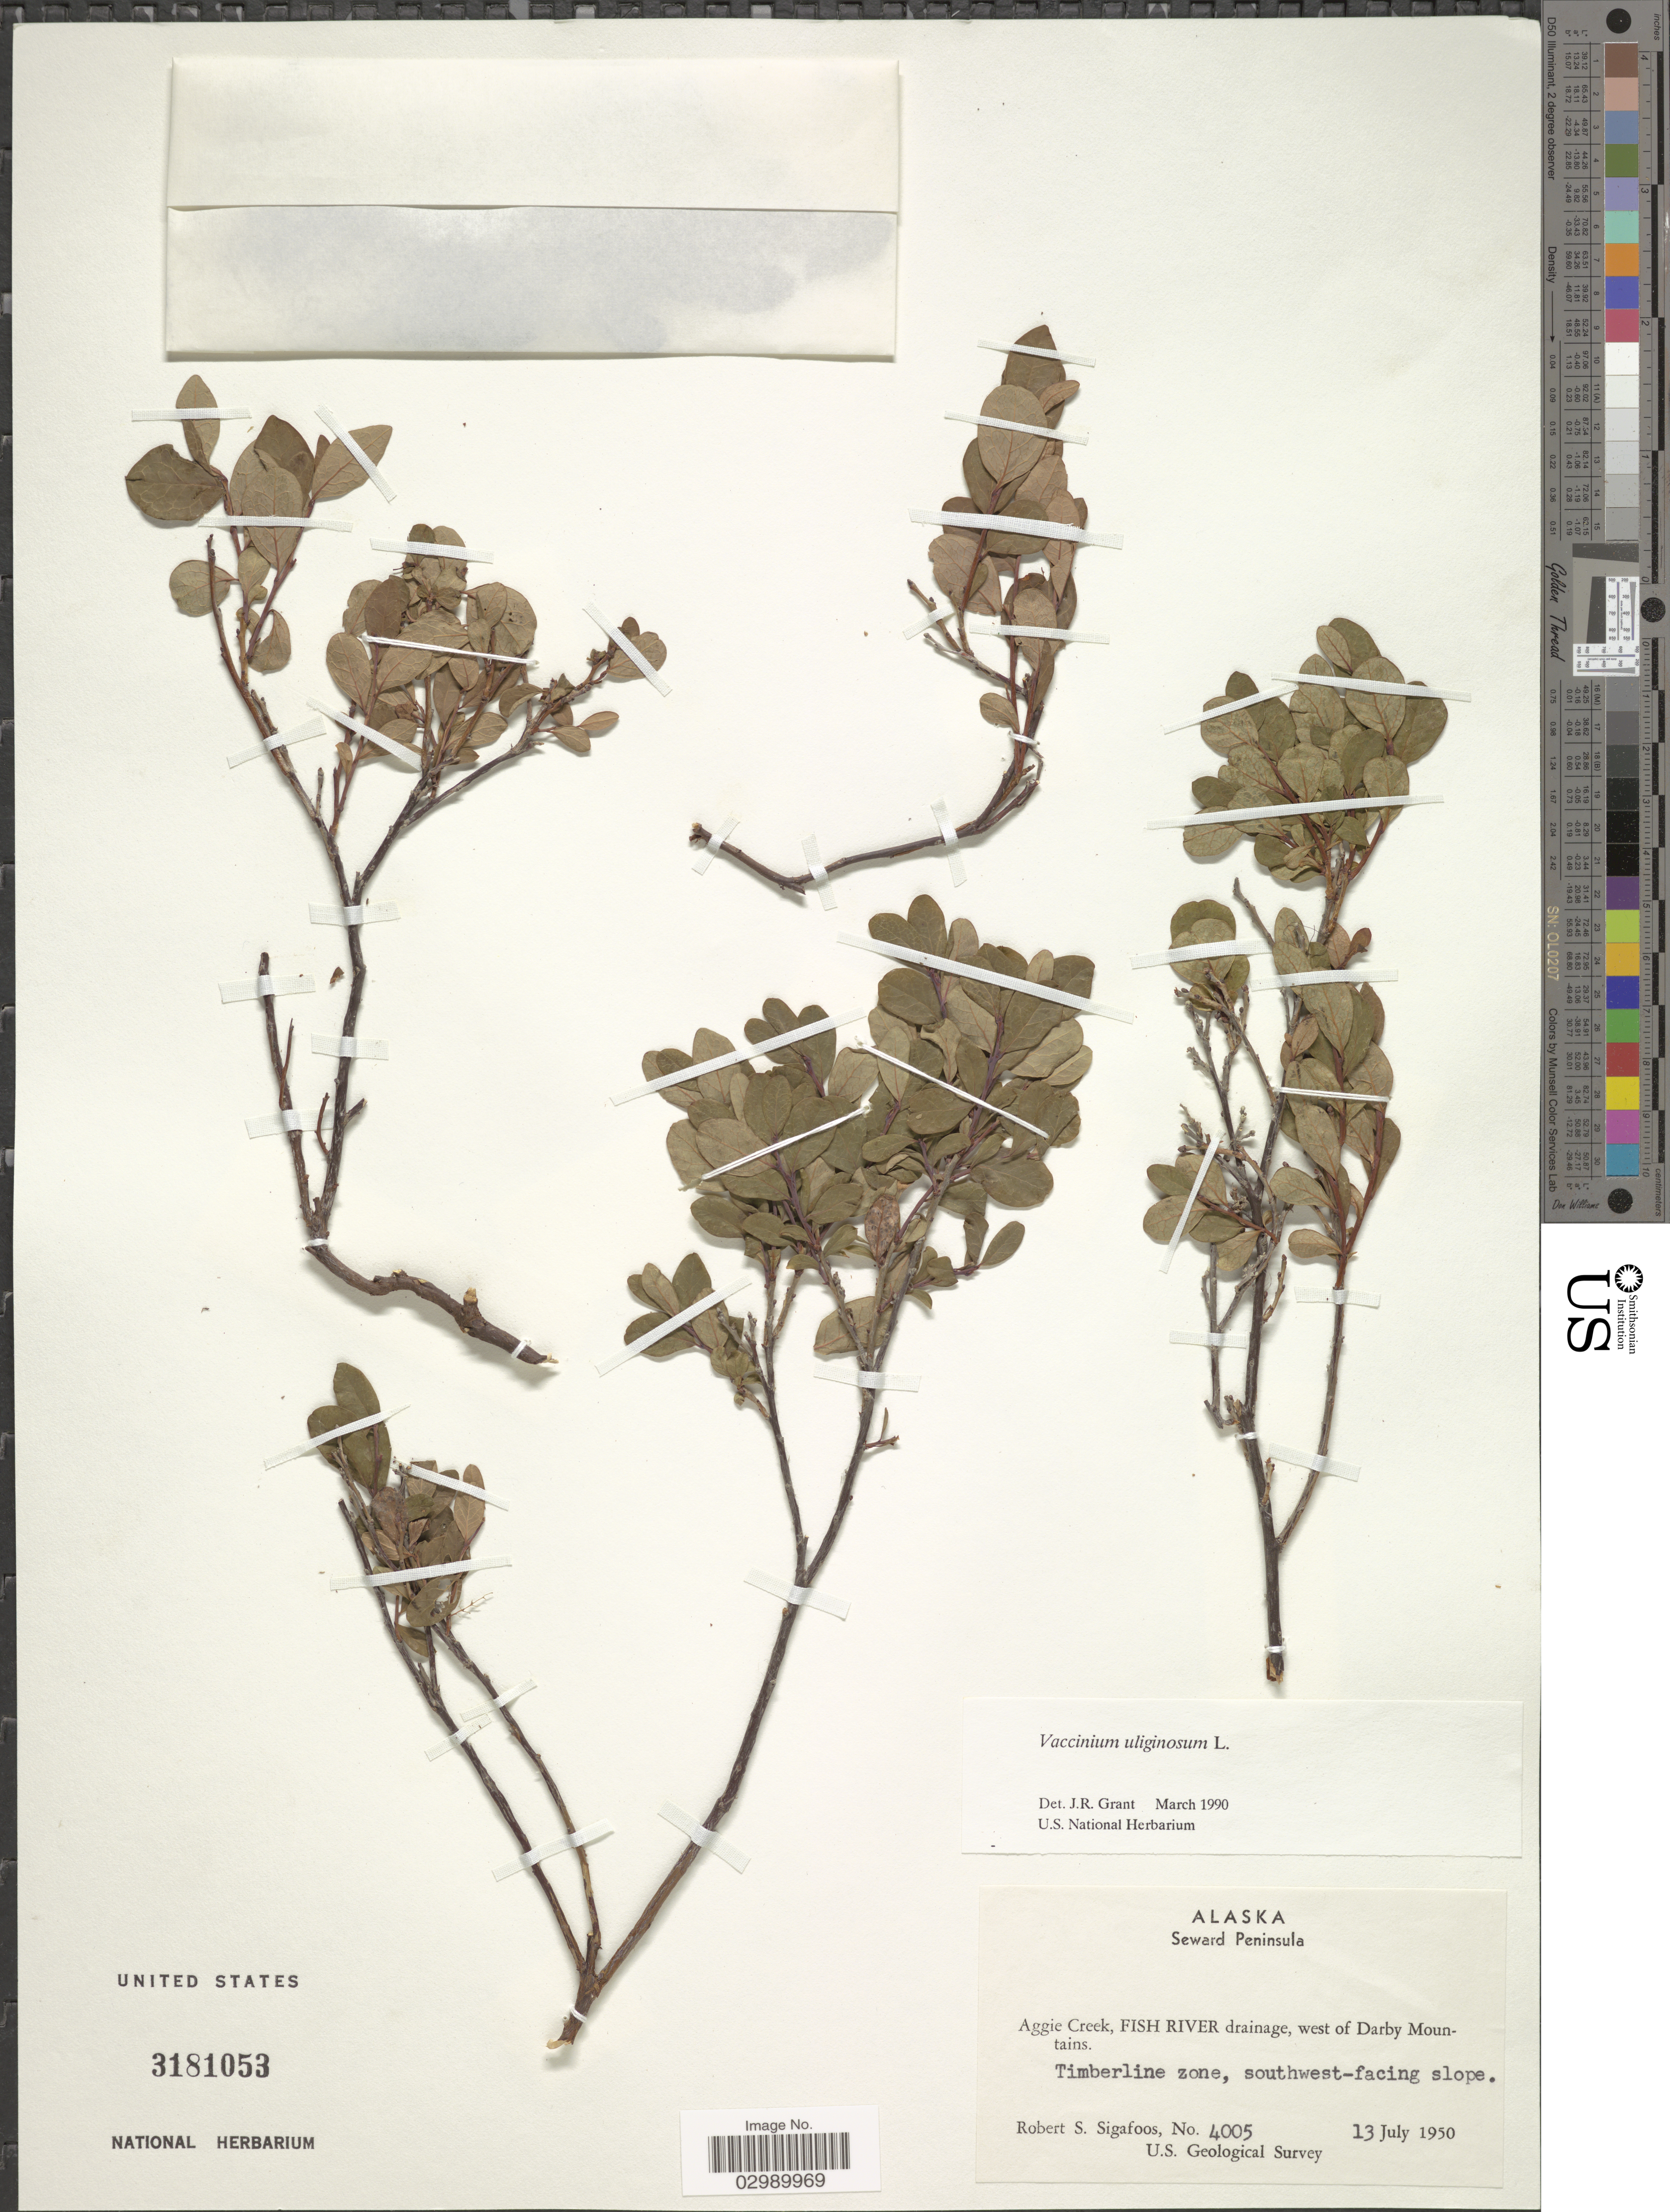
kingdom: Plantae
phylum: Tracheophyta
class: Magnoliopsida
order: Ericales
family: Ericaceae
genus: Vaccinium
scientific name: Vaccinium uliginosum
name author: L.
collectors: R. Sigafoos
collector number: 4005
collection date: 1950-07-13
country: United States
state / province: Alaska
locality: Seward Peninsula, Aggie Creek, Fish River, drainage, west of Darby Mountains. Timberline zone, southwest-facing slope.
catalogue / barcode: US 3181053